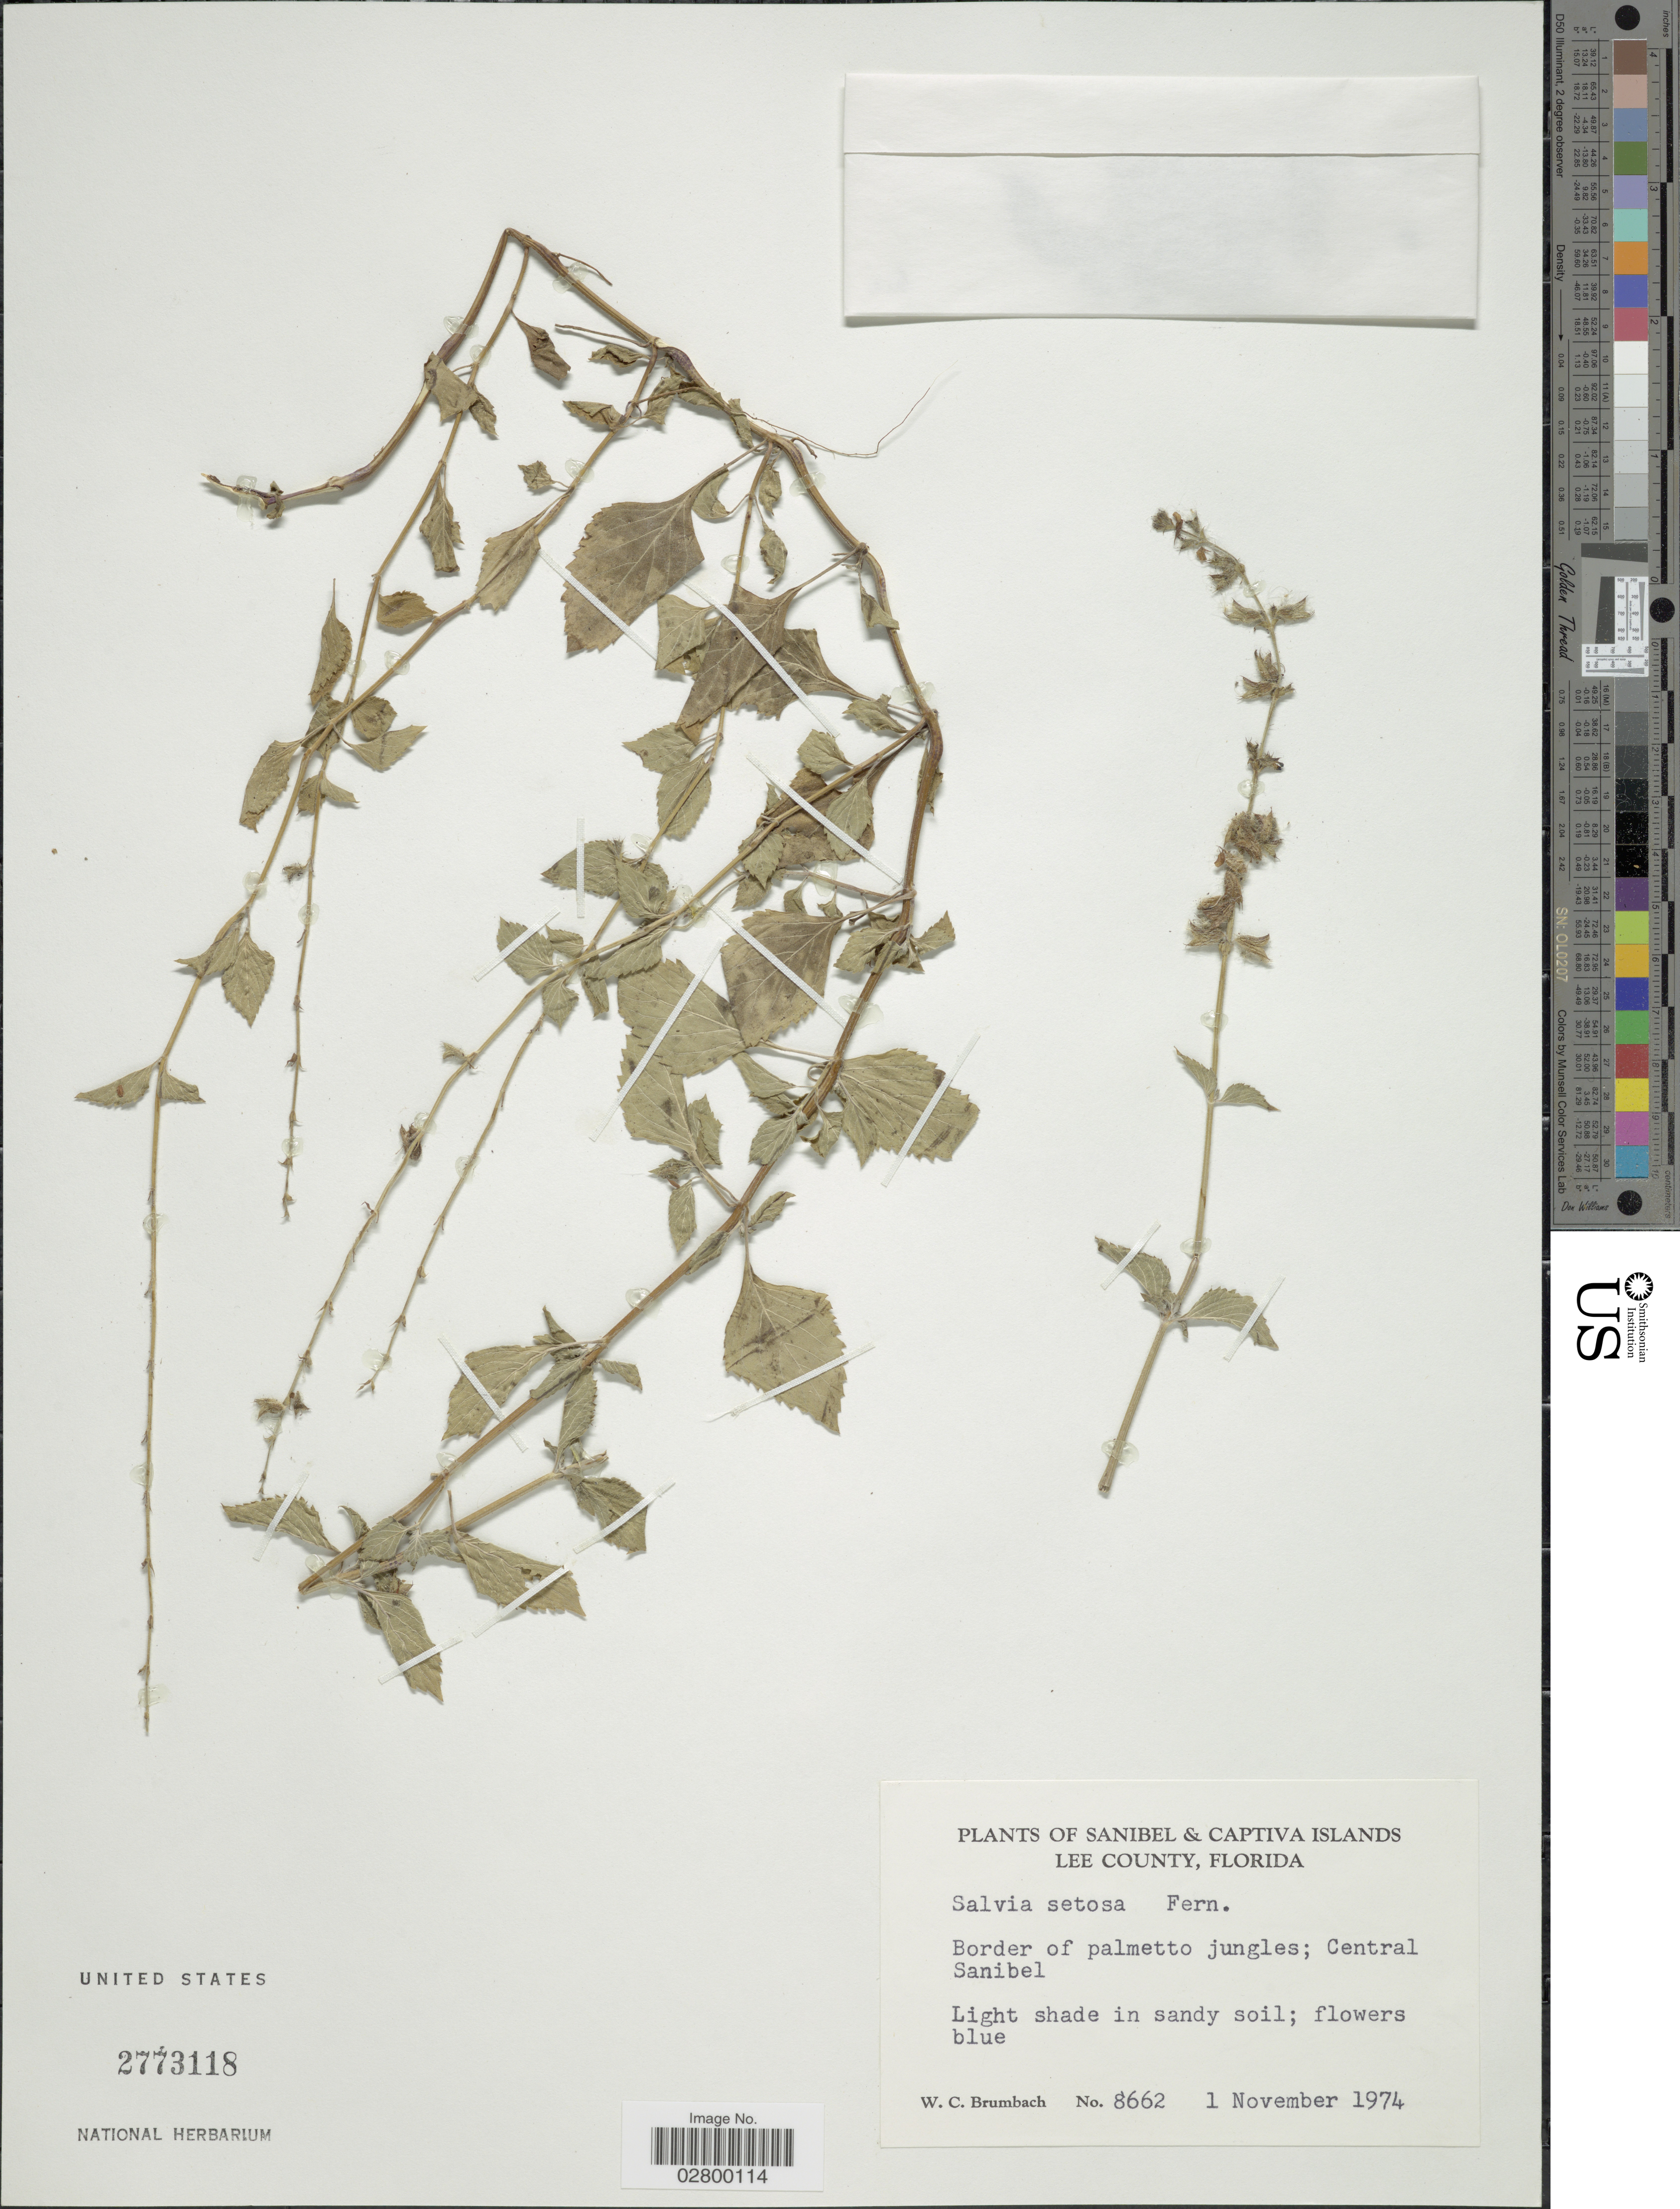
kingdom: Plantae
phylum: Tracheophyta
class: Magnoliopsida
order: Lamiales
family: Lamiaceae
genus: Salvia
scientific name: Salvia setosa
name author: Fernald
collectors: W. C. Brumbach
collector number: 8662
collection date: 1974-11-01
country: United States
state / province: Florida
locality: Sanibel, Lee County, Border of palmetto jungles; Central Sanibel.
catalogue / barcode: US 2773118